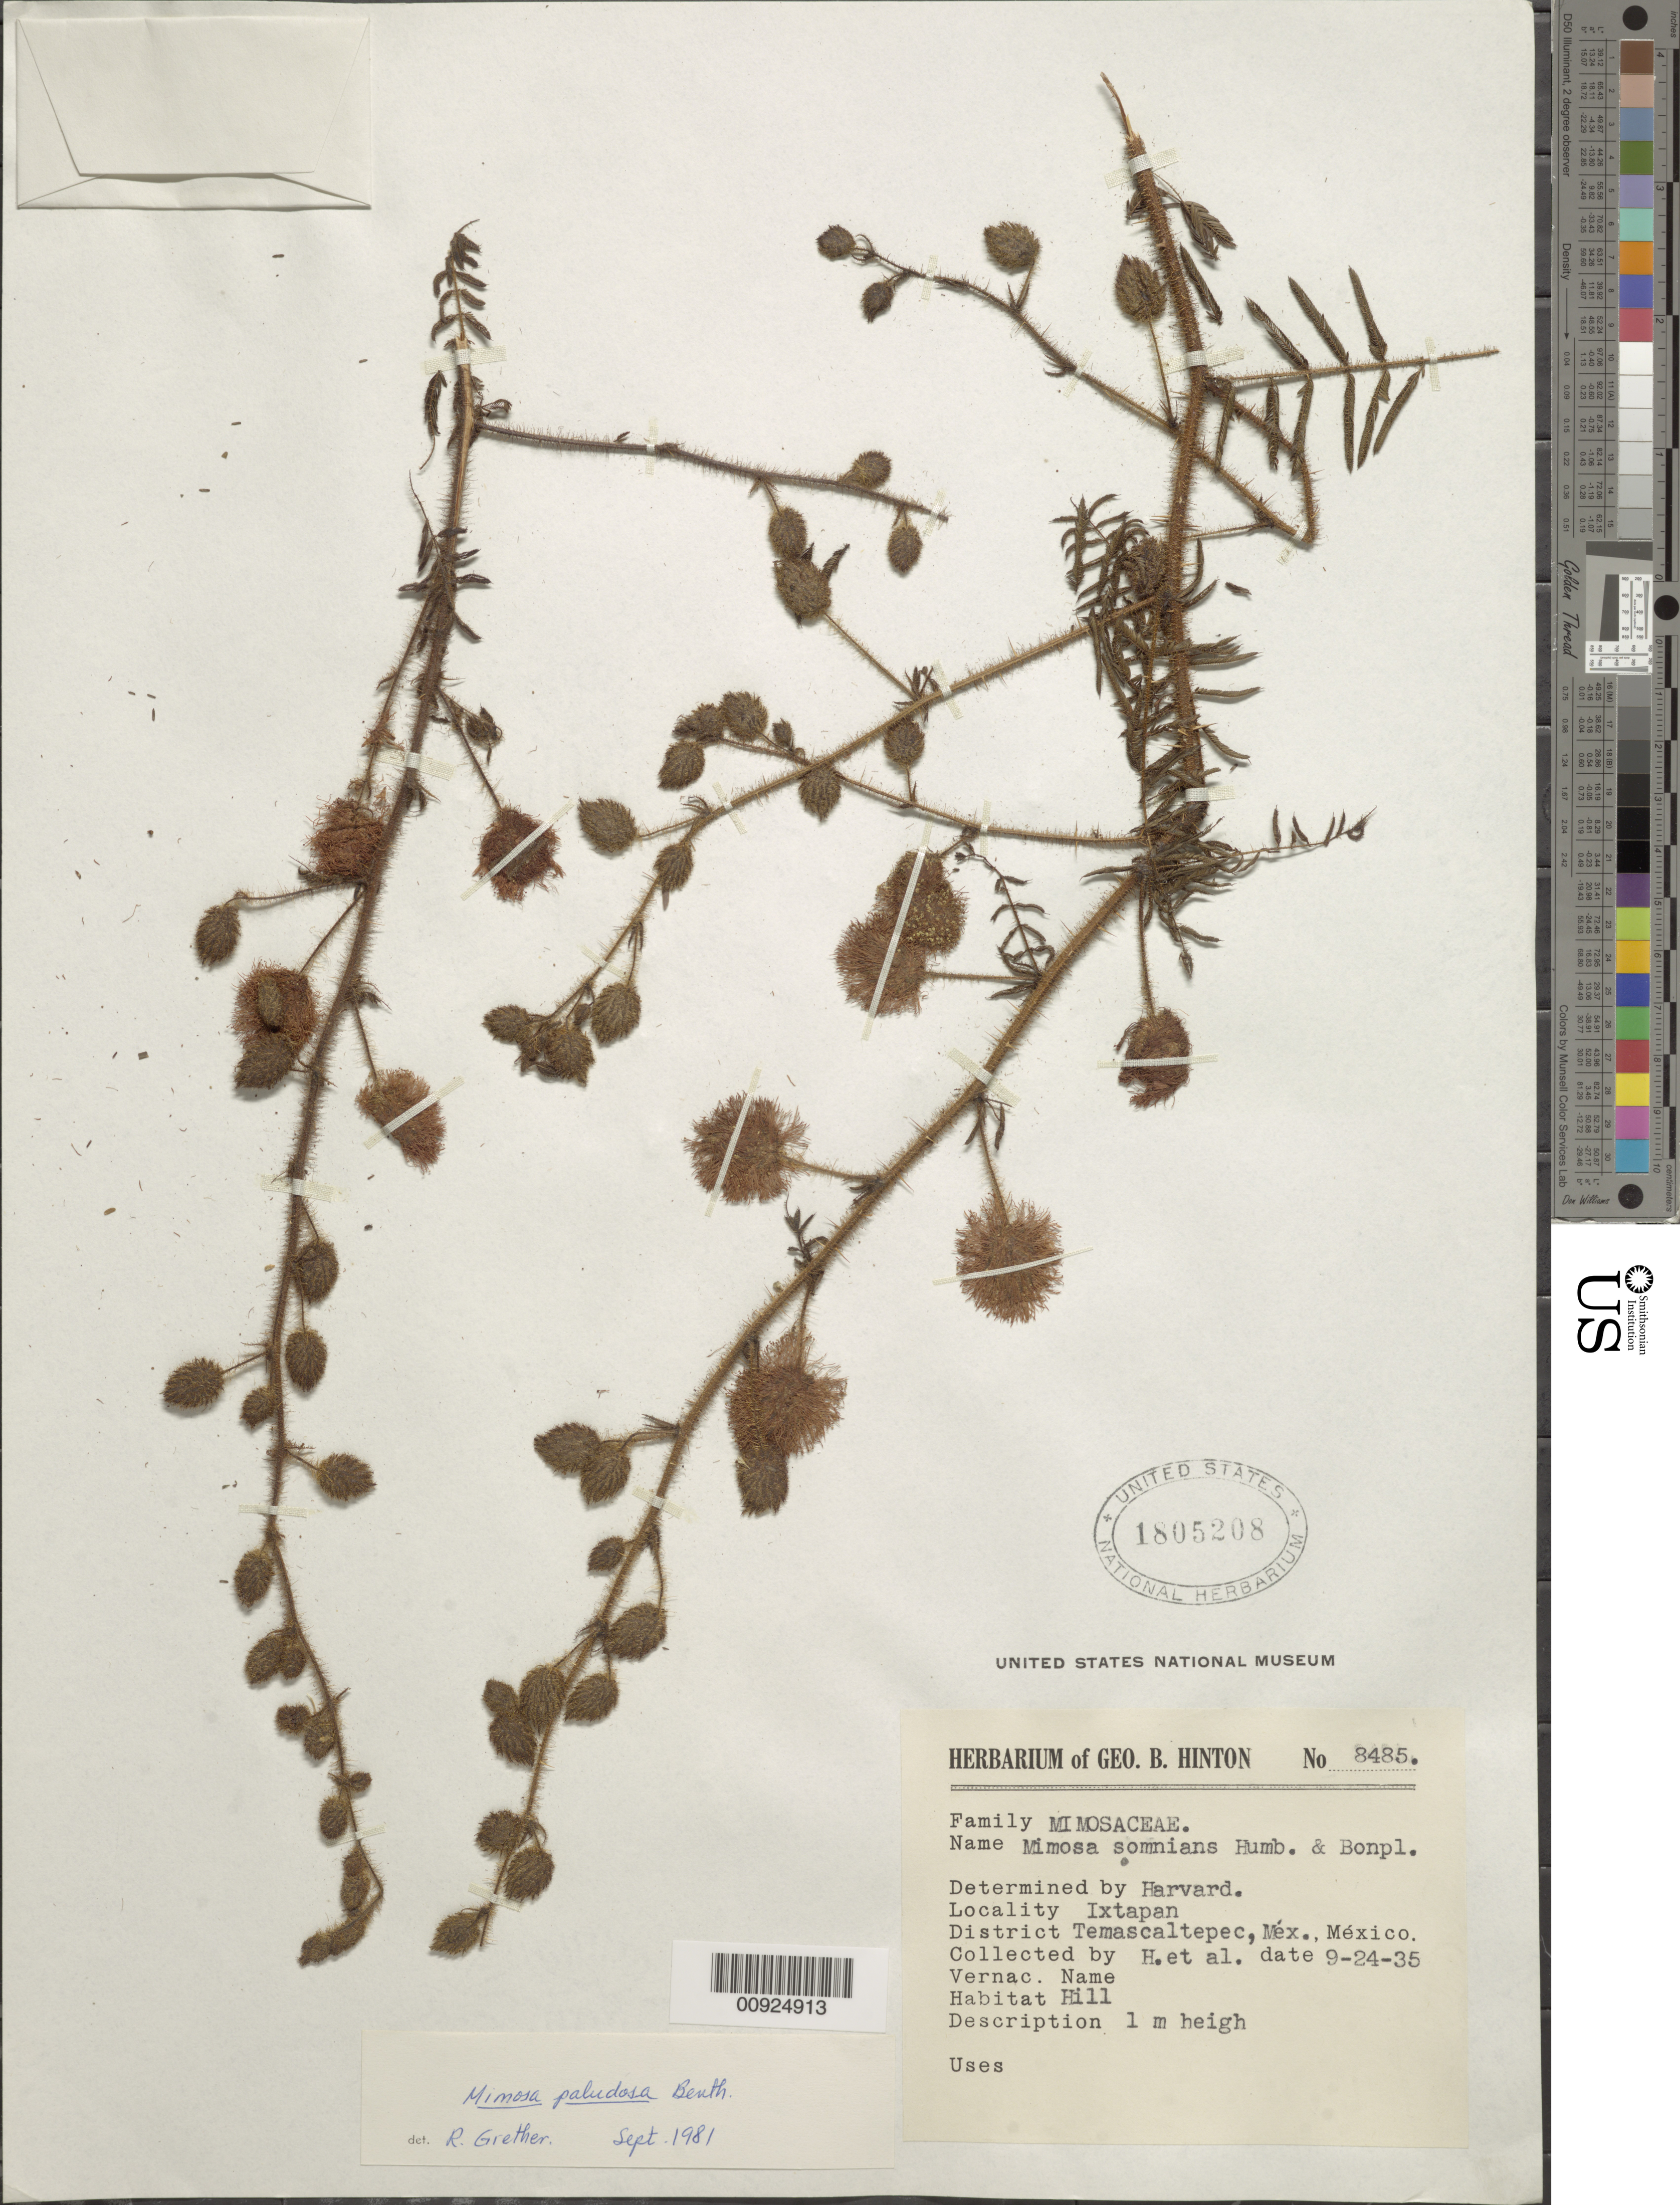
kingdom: Plantae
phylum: Tracheophyta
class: Magnoliopsida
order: Fabales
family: Fabaceae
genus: Mimosa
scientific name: Mimosa paludosa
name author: Benth.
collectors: G. B. Hinton & et al.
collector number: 8485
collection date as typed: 24 Sep 1935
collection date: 1935-09-24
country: Mexico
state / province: México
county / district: Temascaltepec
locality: Ixtapan, District Temascaltepec, State of Mexico.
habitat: Hill.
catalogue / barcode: US 1805208